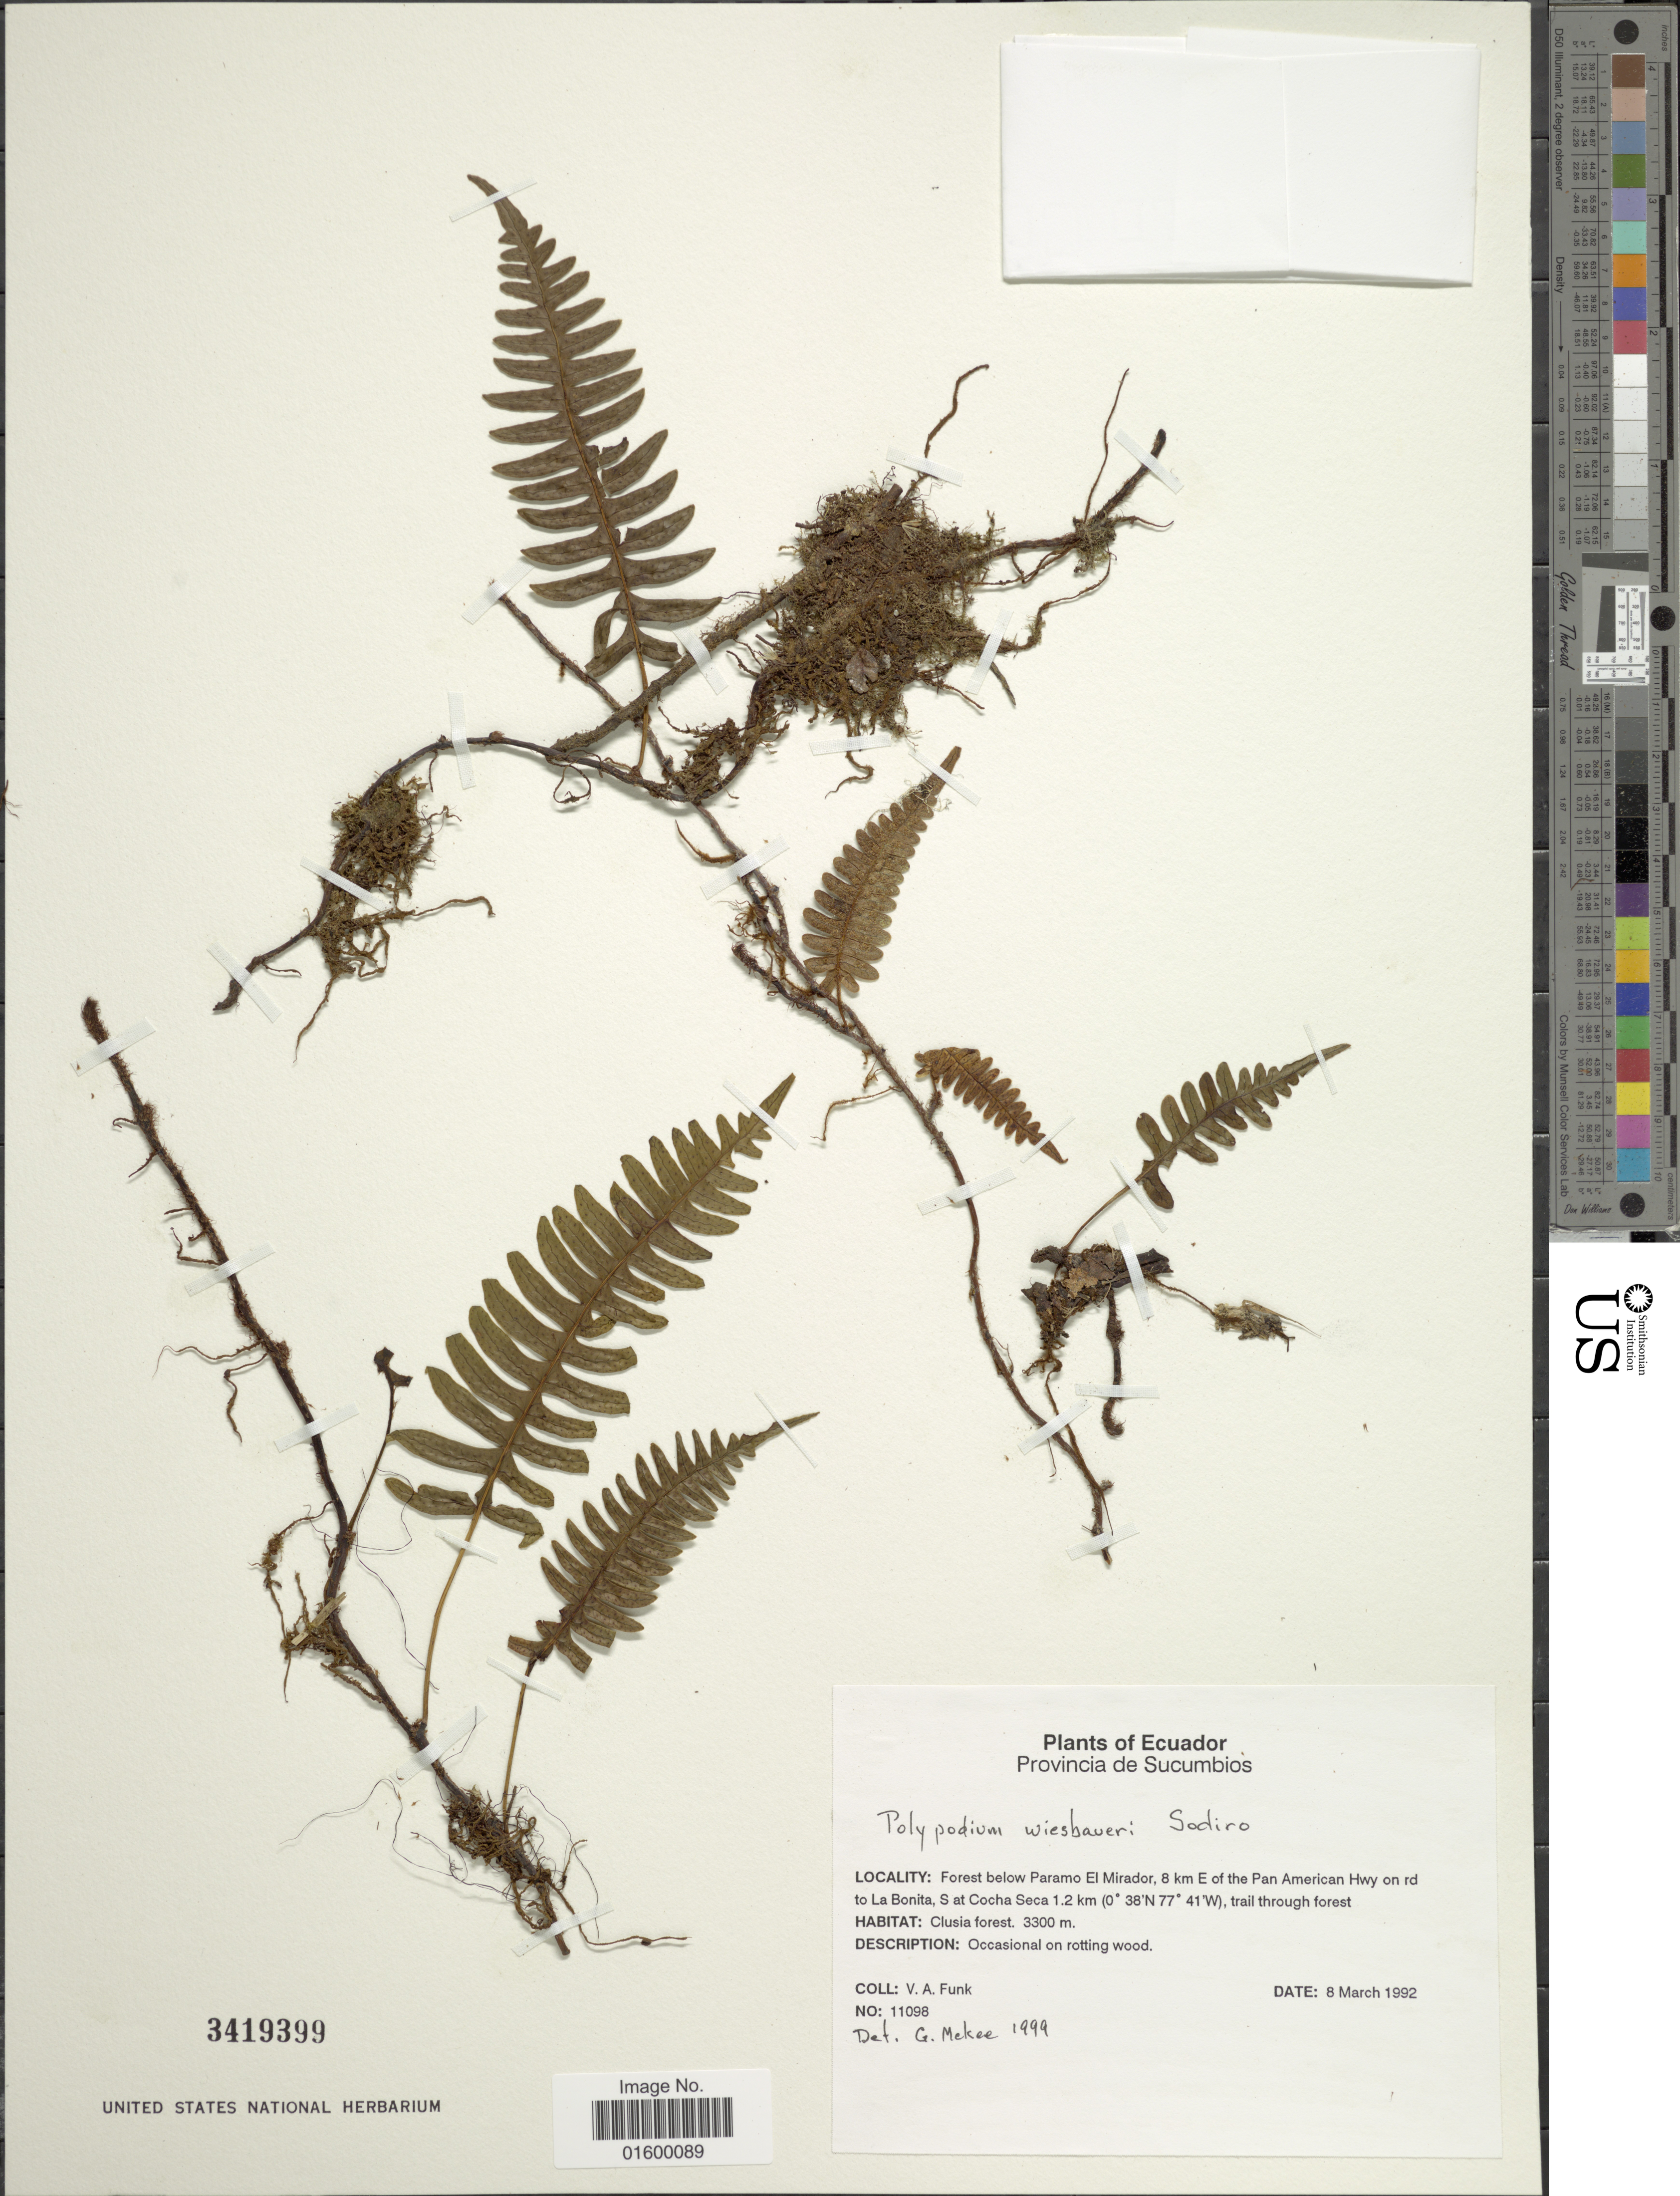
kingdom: Plantae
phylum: Tracheophyta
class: Polypodiopsida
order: Polypodiales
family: Polypodiaceae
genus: Pleopeltis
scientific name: Pleopeltis wiesbaurii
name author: (Sodiro) Lellinger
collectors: V. Funk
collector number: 11098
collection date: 1992-03-08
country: Ecuador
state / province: Sucumbíos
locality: Provincia de Sucumbios, forest below Paramo El Mirador, 8 km E of the Pan American Hwy on rd to La Bonita, S at Cocha Seca 1.2 km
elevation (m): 3300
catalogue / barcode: US 3419399